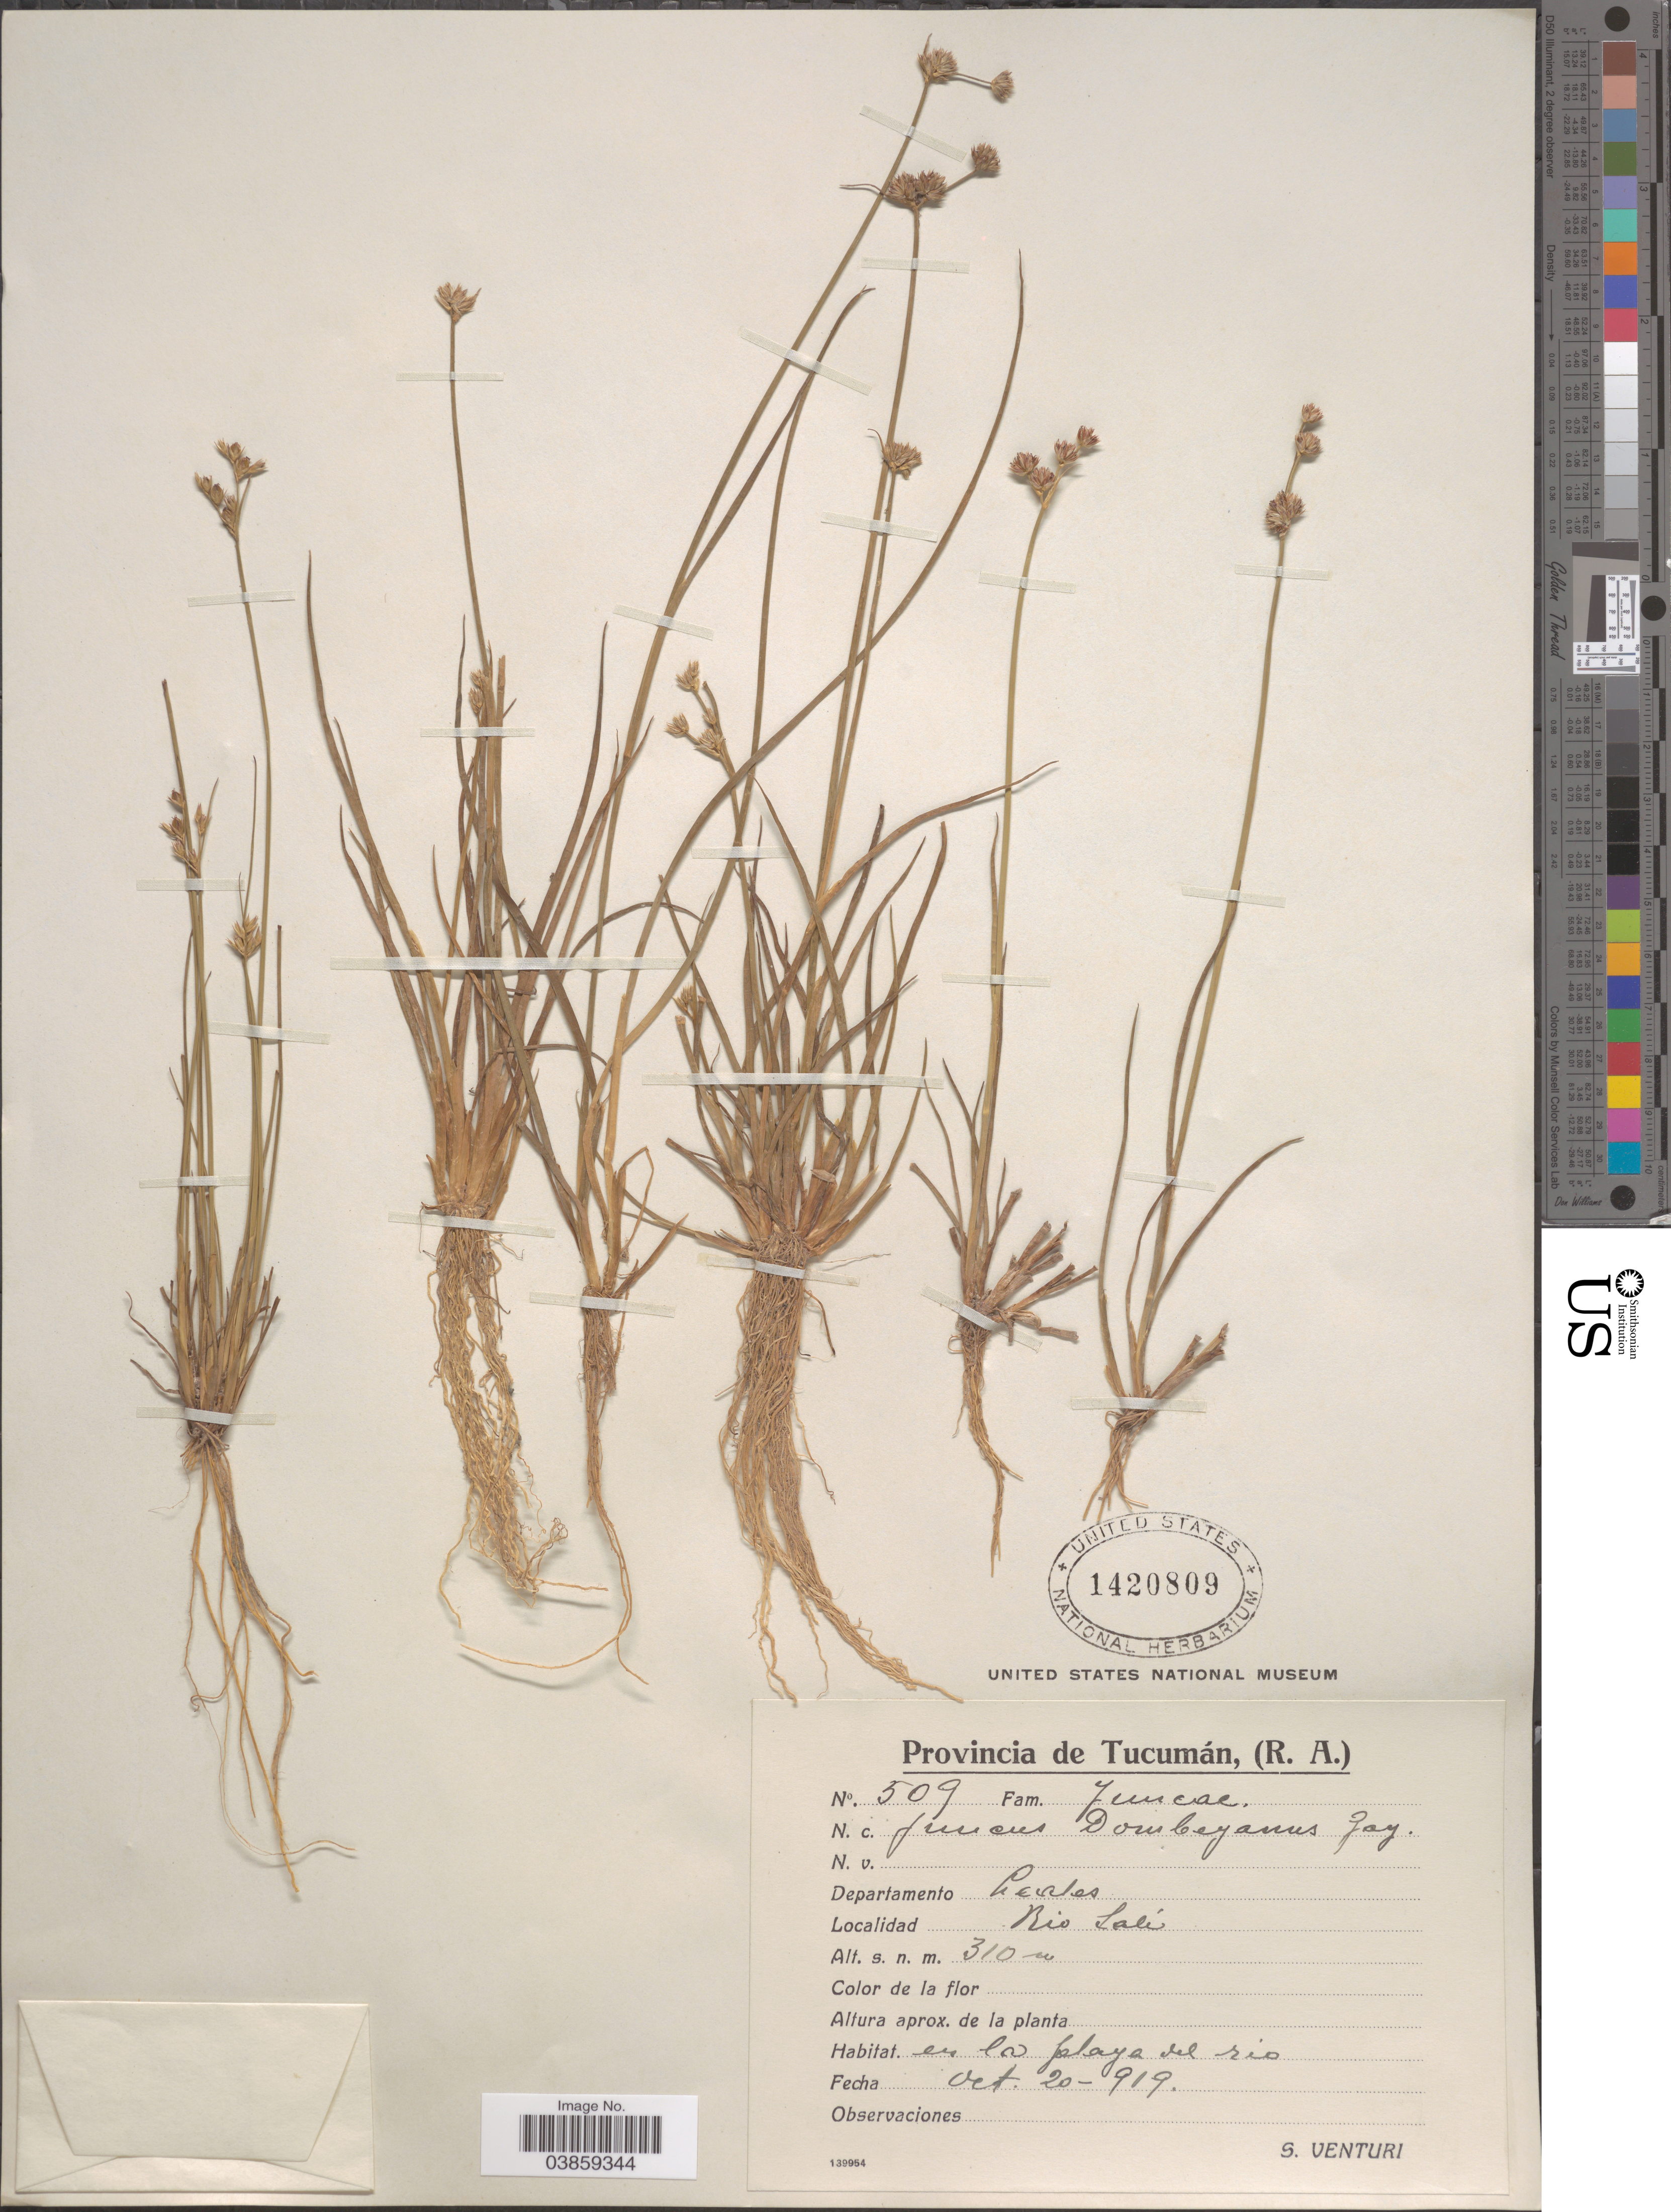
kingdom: Plantae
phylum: Tracheophyta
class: Liliopsida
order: Poales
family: Juncaceae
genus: Juncus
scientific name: Juncus dombeyanus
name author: J. Gay ex Laharpe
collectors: S. Venturi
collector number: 509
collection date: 1919-10-20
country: Argentina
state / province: Tucuman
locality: Departamento Leales. Rio Salí.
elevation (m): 310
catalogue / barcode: US 1420809